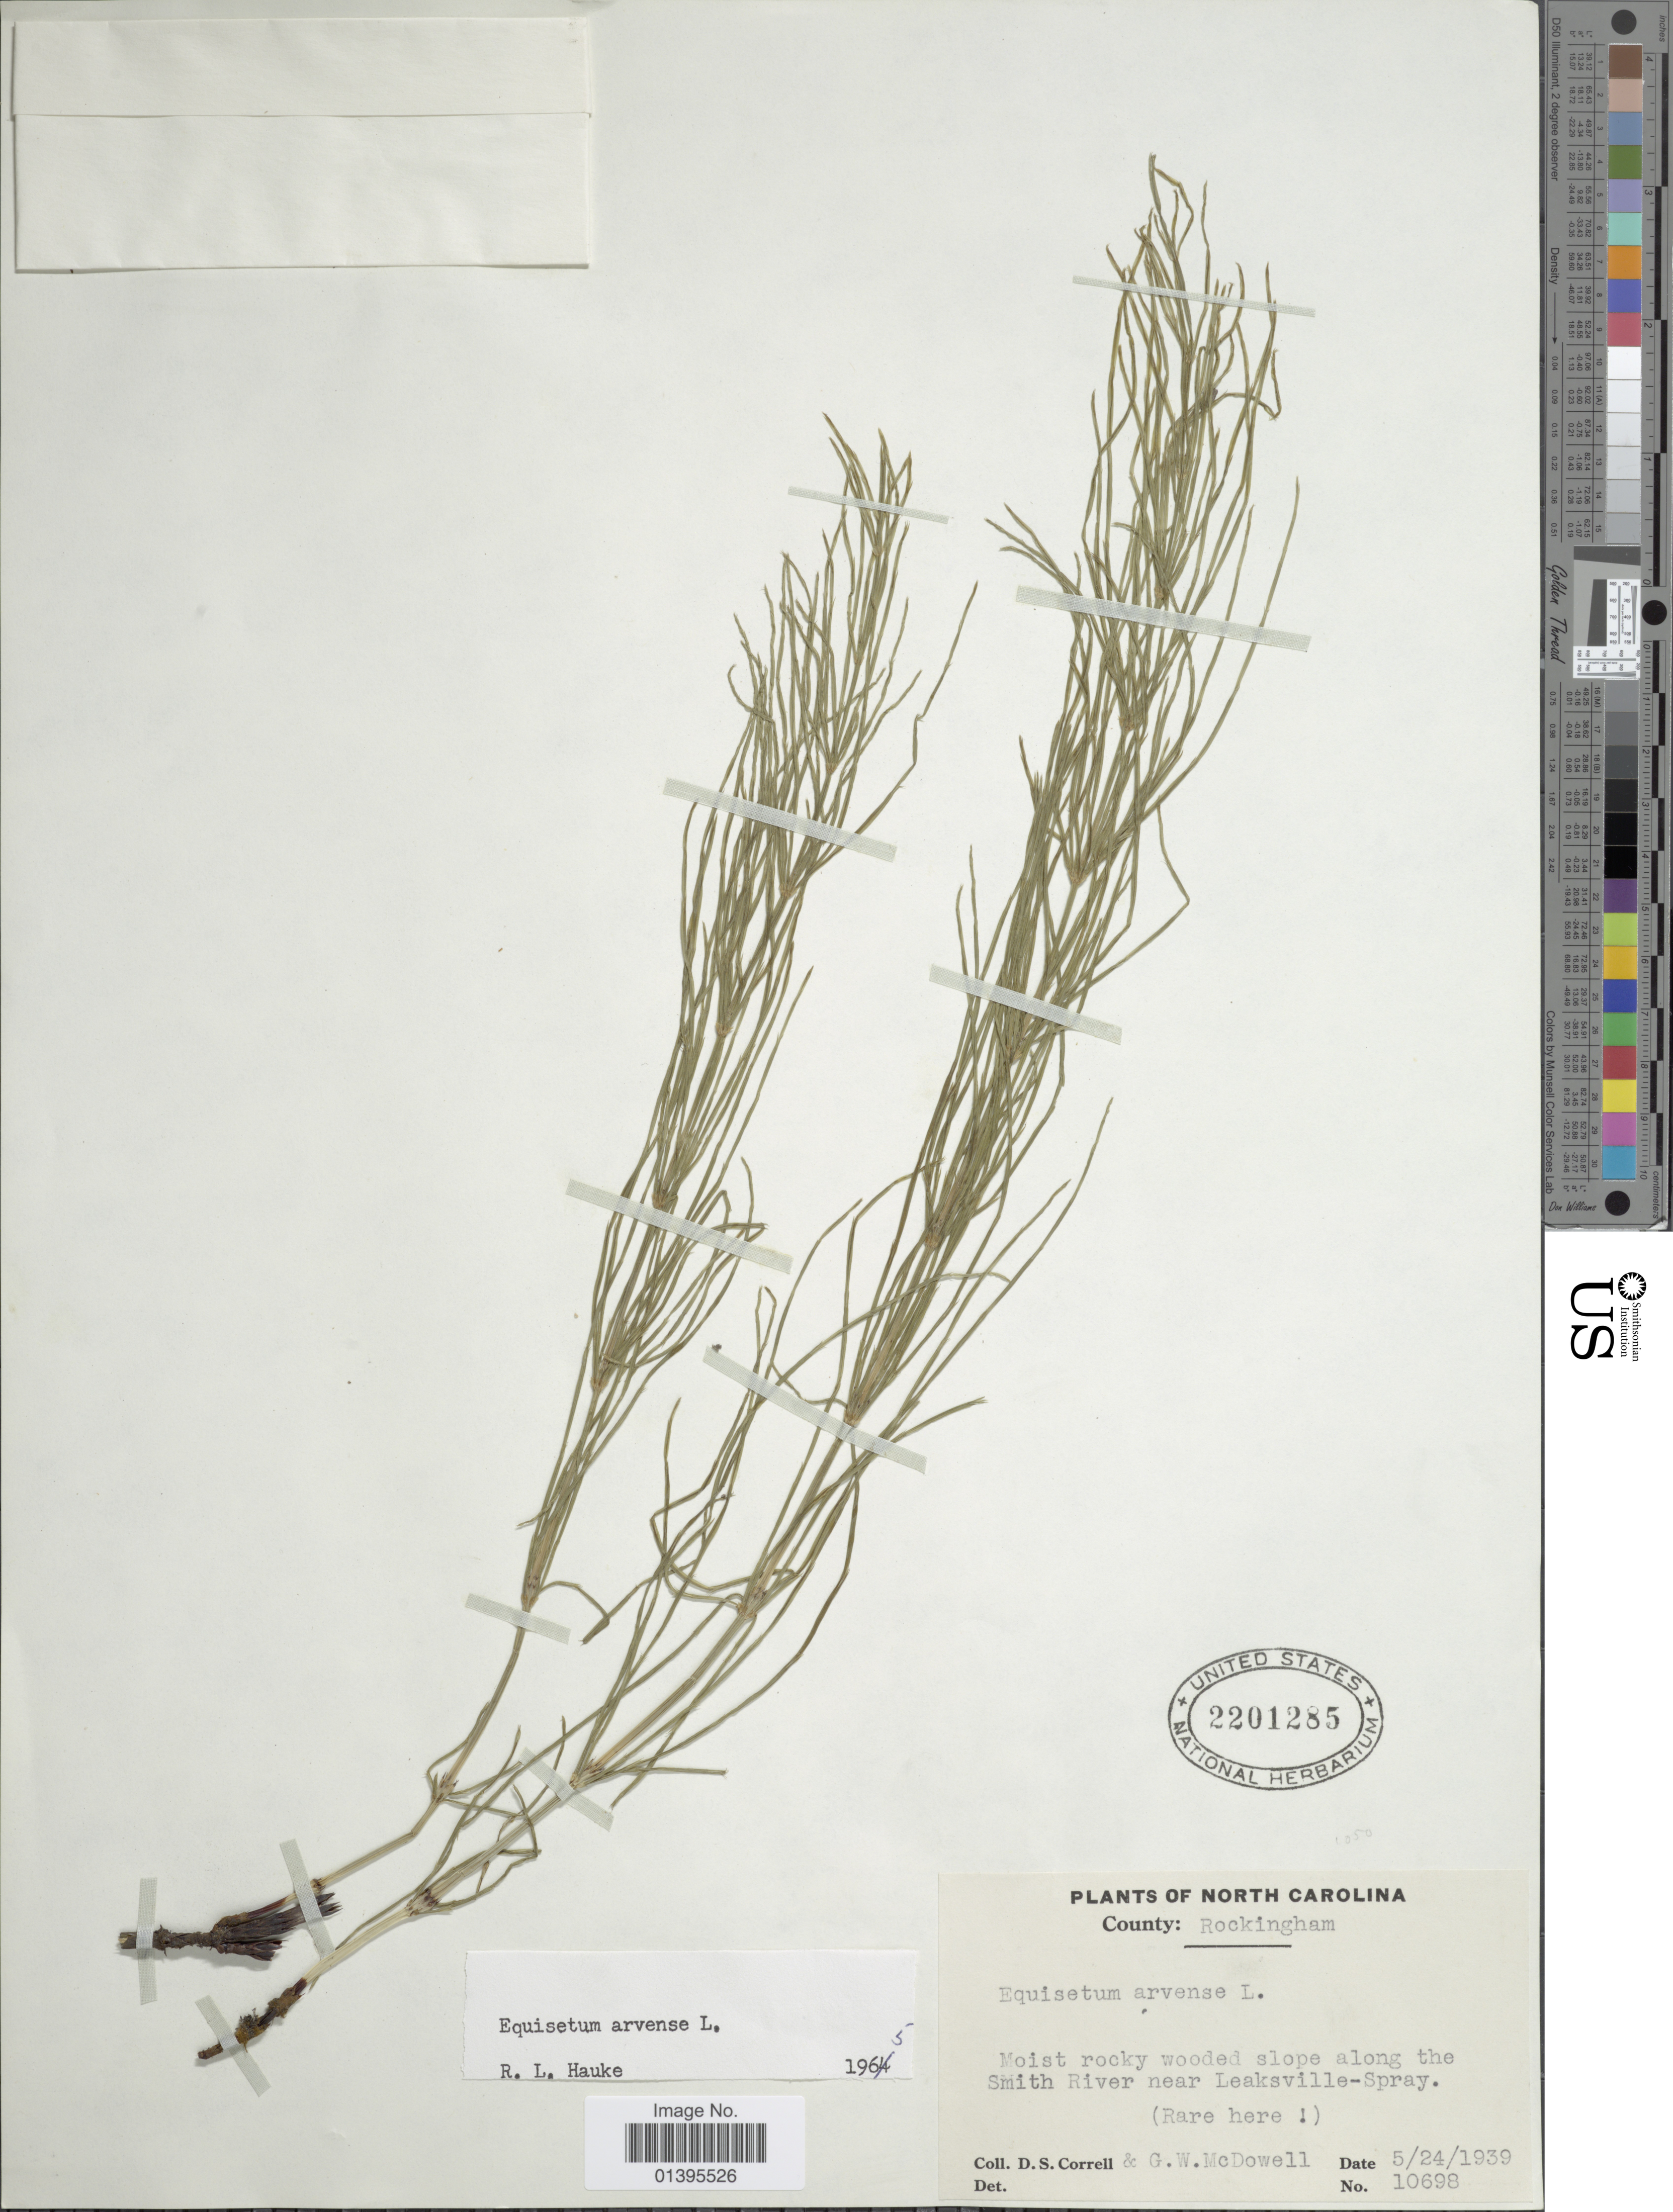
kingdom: Plantae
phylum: Tracheophyta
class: Polypodiopsida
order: Equisetales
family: Equisetaceae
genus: Equisetum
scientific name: Equisetum arvense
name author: L.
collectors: D. S. Correll & G. McDowell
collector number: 10698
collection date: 1939-05-24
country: United States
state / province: North Carolina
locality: County Rockingham, moist rocky wooded slope along the Smith River near Leaksville-Spray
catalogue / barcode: US 2201285